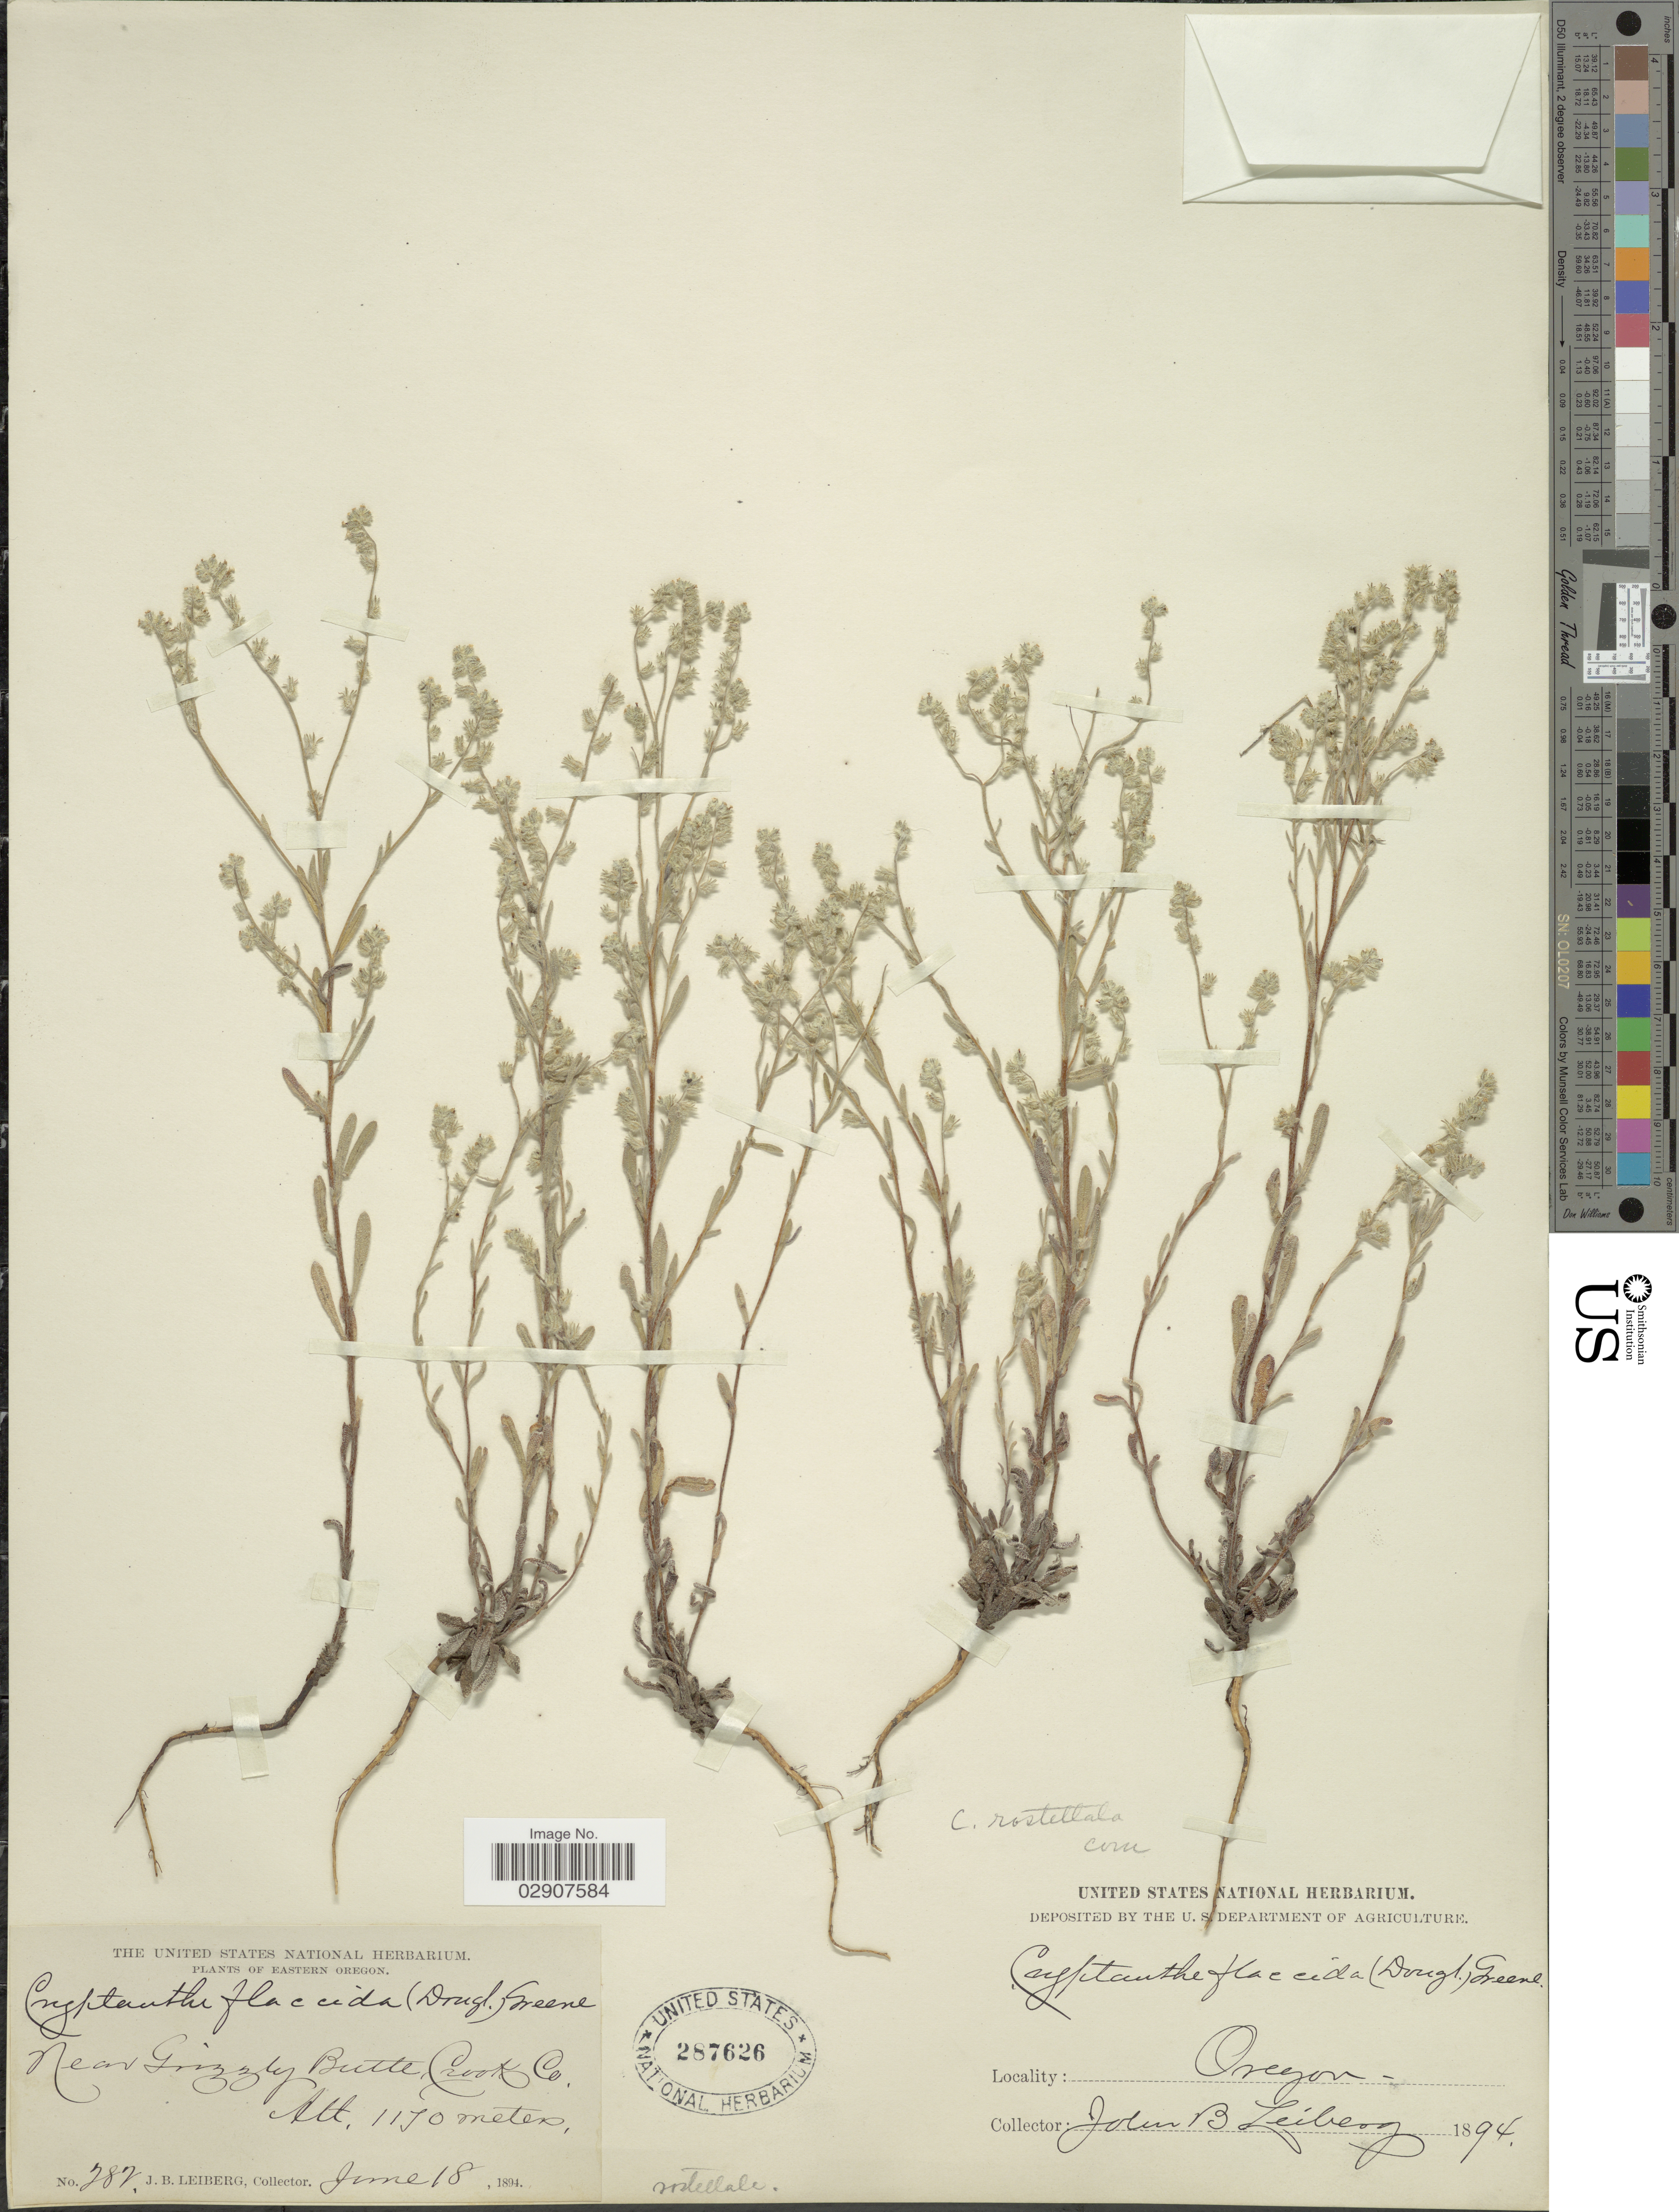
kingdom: Plantae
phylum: Tracheophyta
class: Magnoliopsida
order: Boraginales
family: Boraginaceae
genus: Cryptantha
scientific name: Cryptantha gracilis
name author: Osterh.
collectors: J. B. Leiberg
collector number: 282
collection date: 1894-06-18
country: United States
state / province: Oregon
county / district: Crook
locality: Eastern Oregon, Near Grizzly Butte, Crook Co.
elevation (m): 1170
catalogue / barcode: US 287626